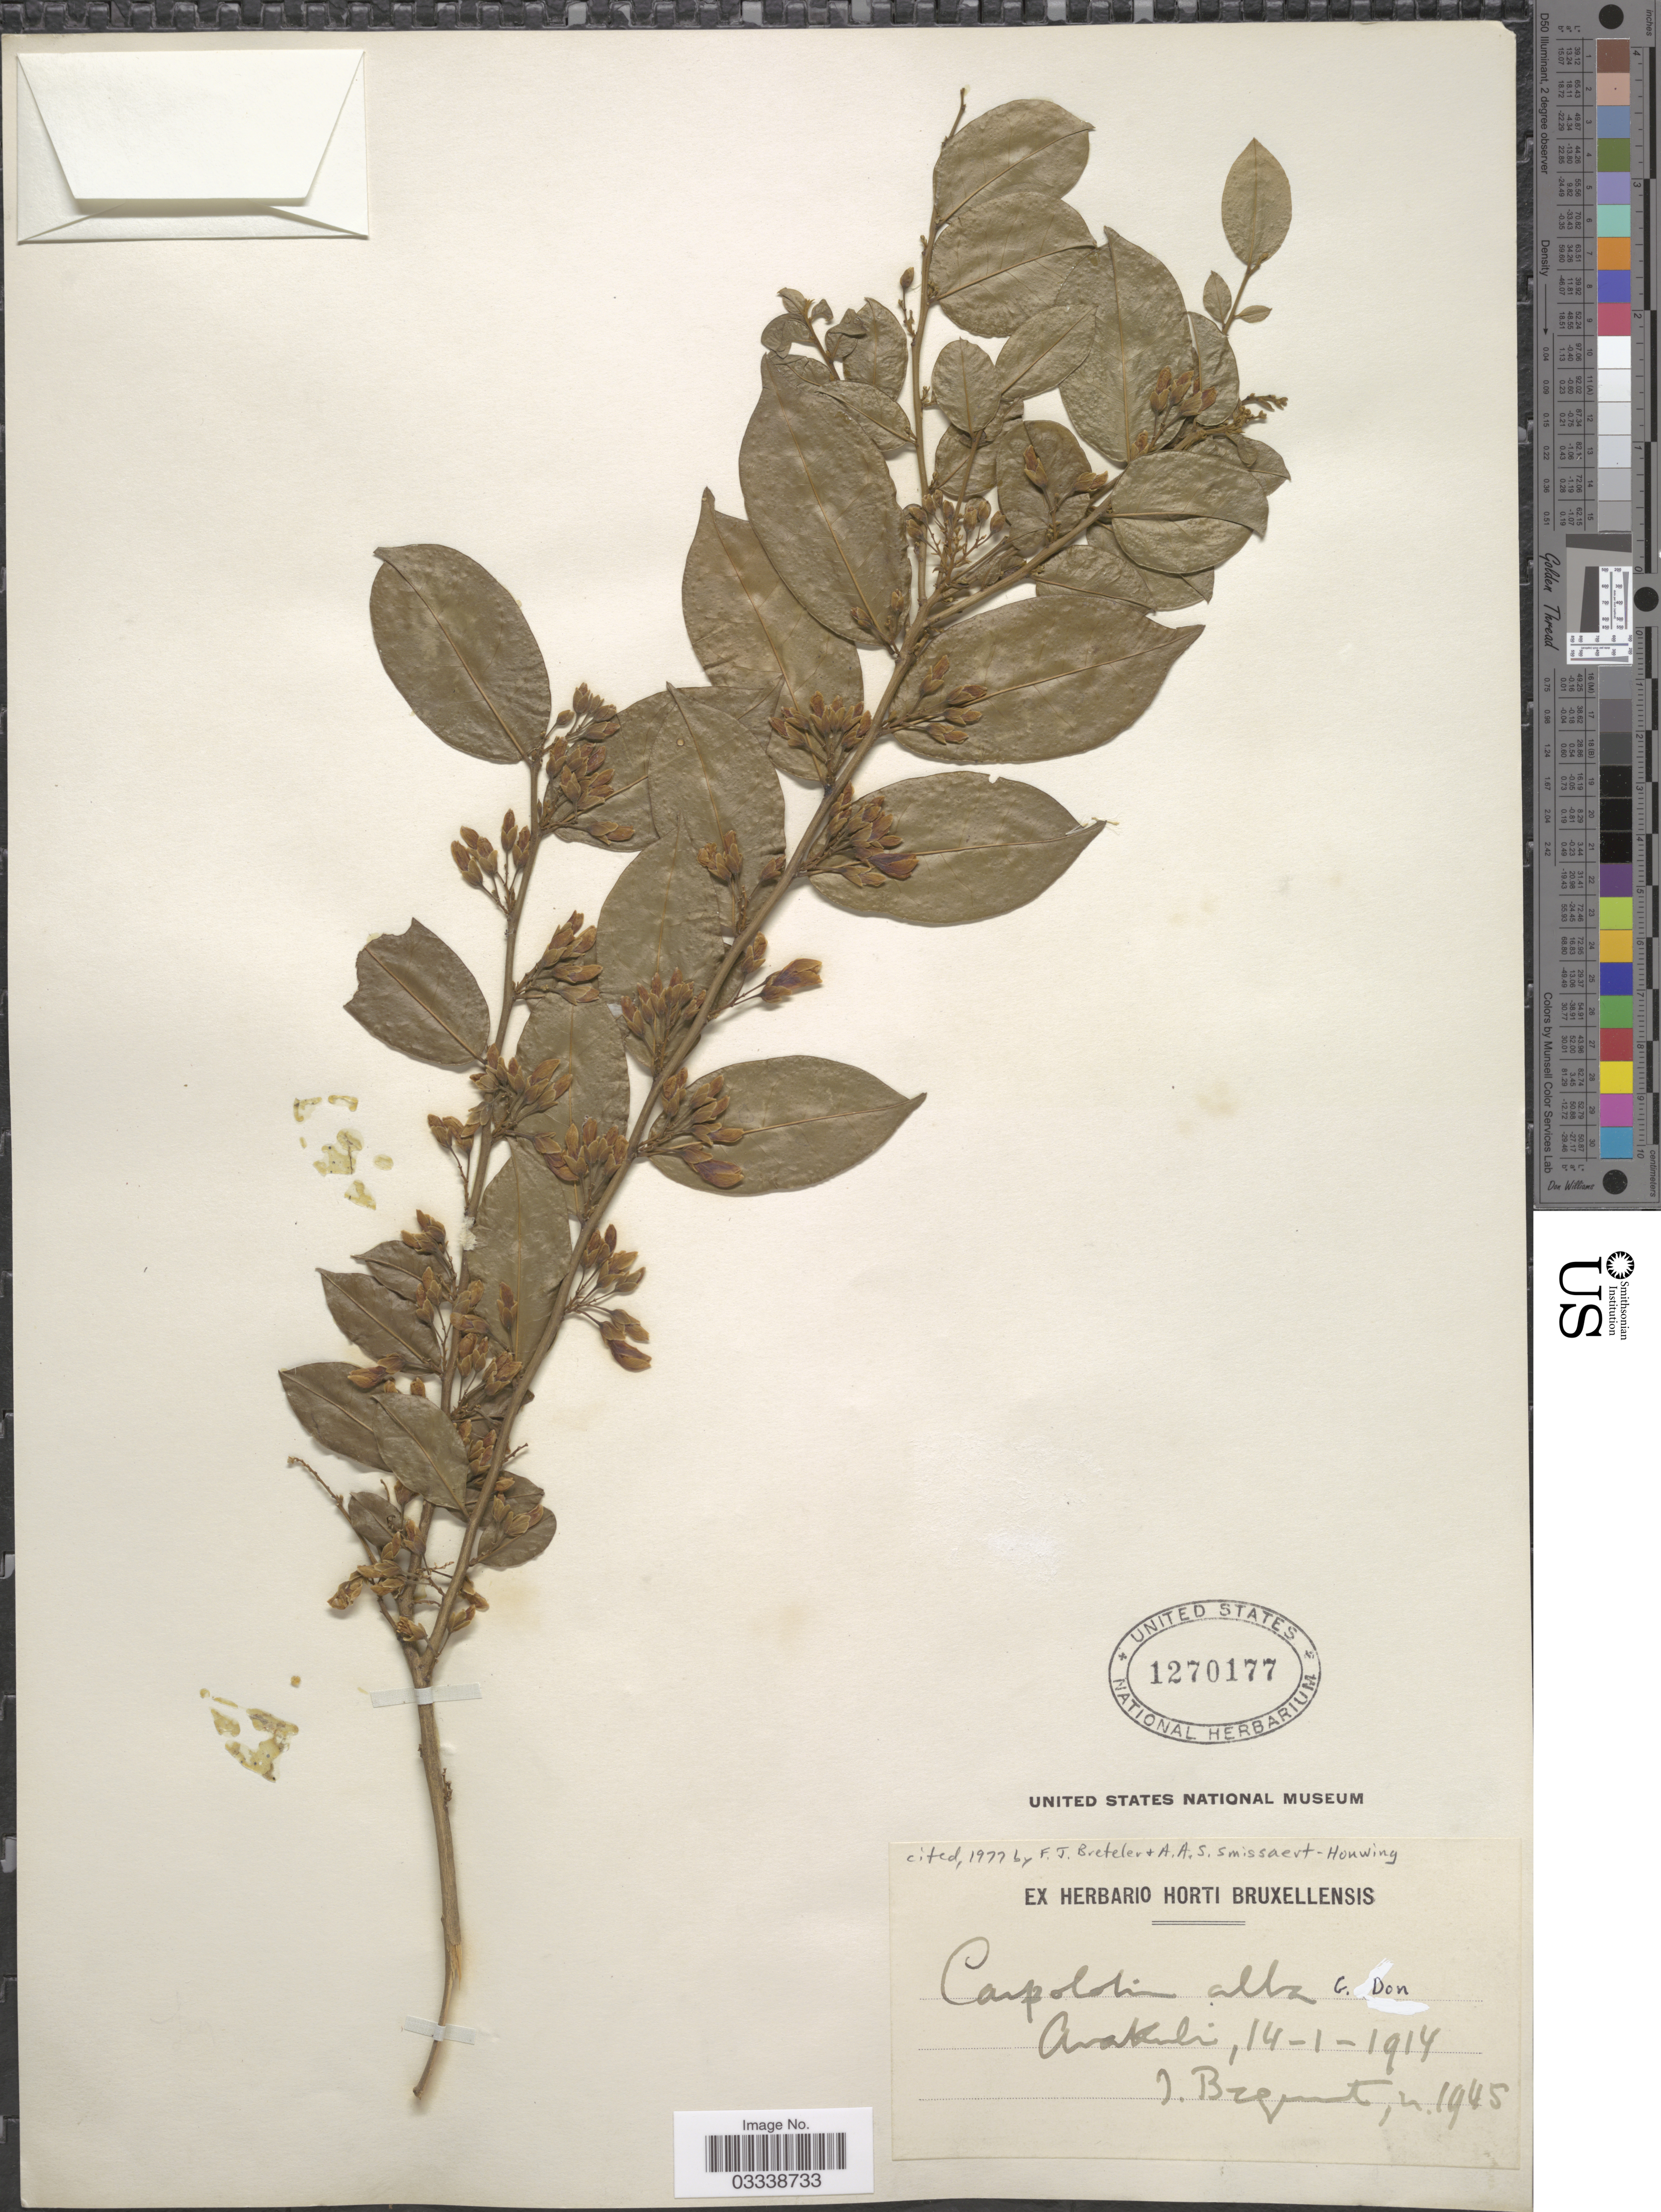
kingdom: Plantae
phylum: Tracheophyta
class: Magnoliopsida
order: Fabales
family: Polygalaceae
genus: Carpolobia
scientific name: Carpolobia alba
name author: G. Don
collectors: J. Bequaert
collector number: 1945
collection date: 1914-01-14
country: Congo, Democratic Republic of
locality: Avakuli.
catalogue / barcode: US 1270177